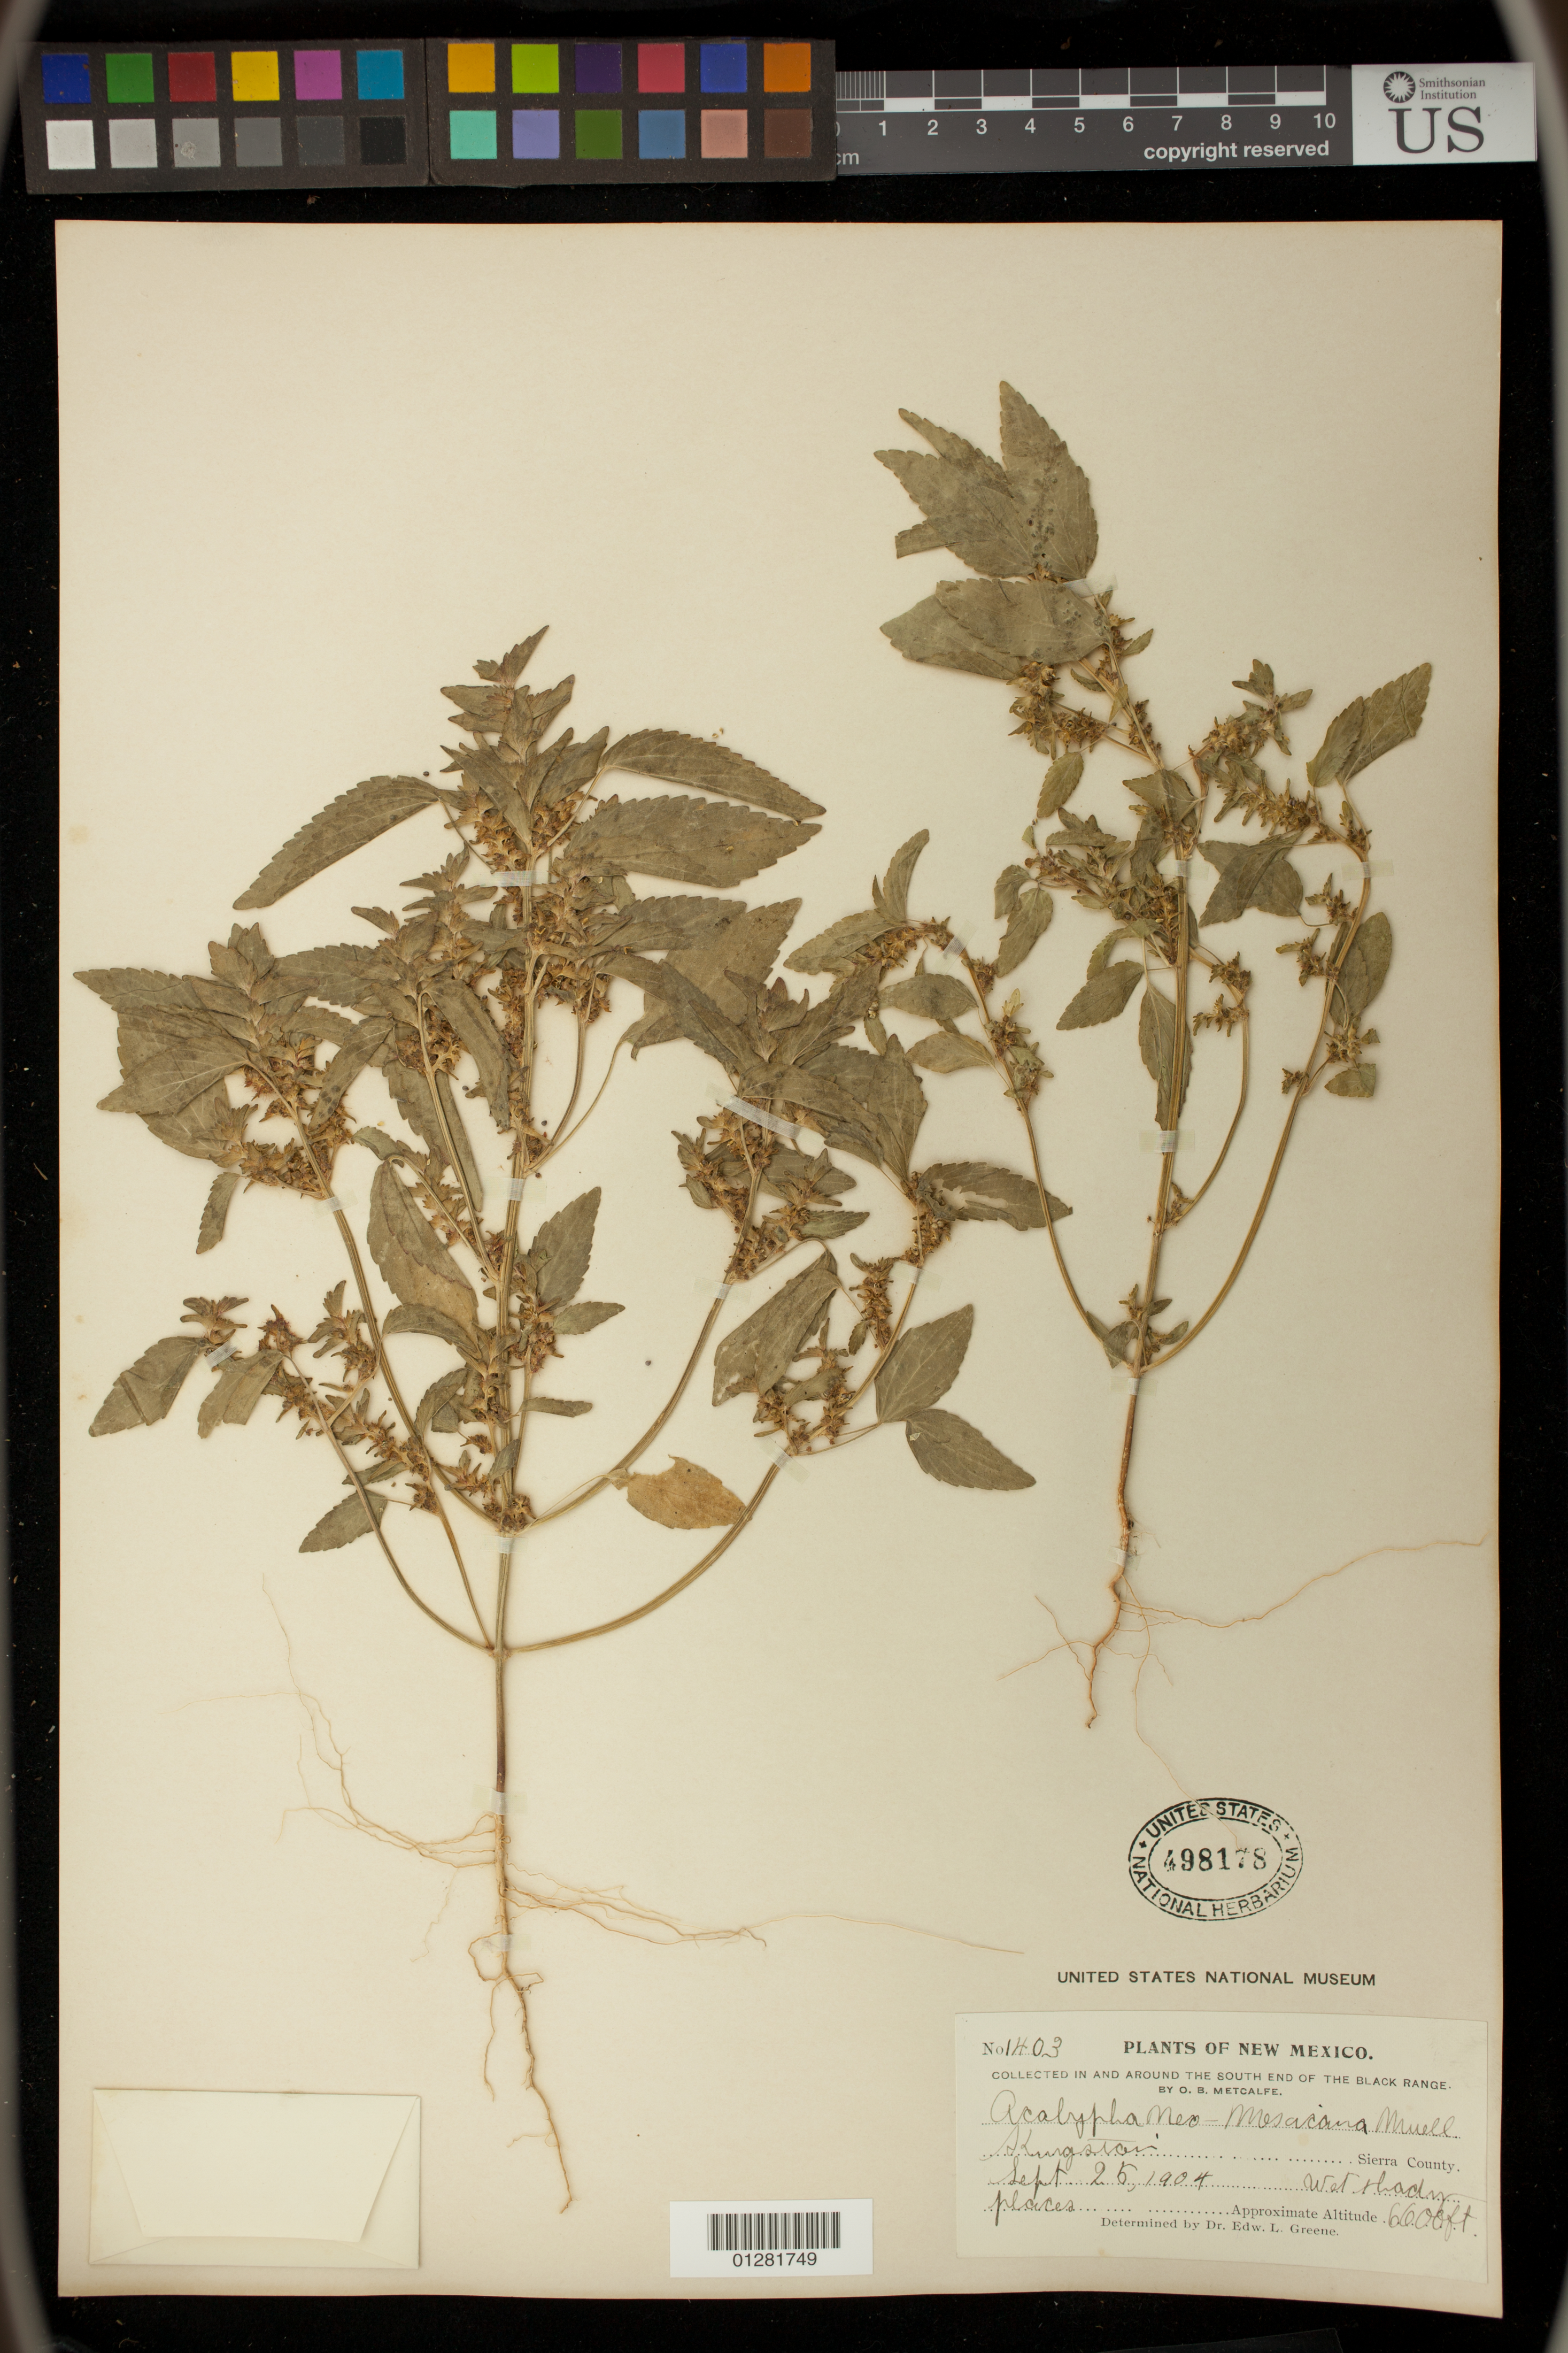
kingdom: Plantae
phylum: Tracheophyta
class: Magnoliopsida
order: Malpighiales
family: Euphorbiaceae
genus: Acalypha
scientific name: Acalypha neomexicana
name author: Müll. Arg.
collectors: O. Metcalf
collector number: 1403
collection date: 1904-09-25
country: United States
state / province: New Mexico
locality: In and around the South end of the black range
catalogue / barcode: US 498178